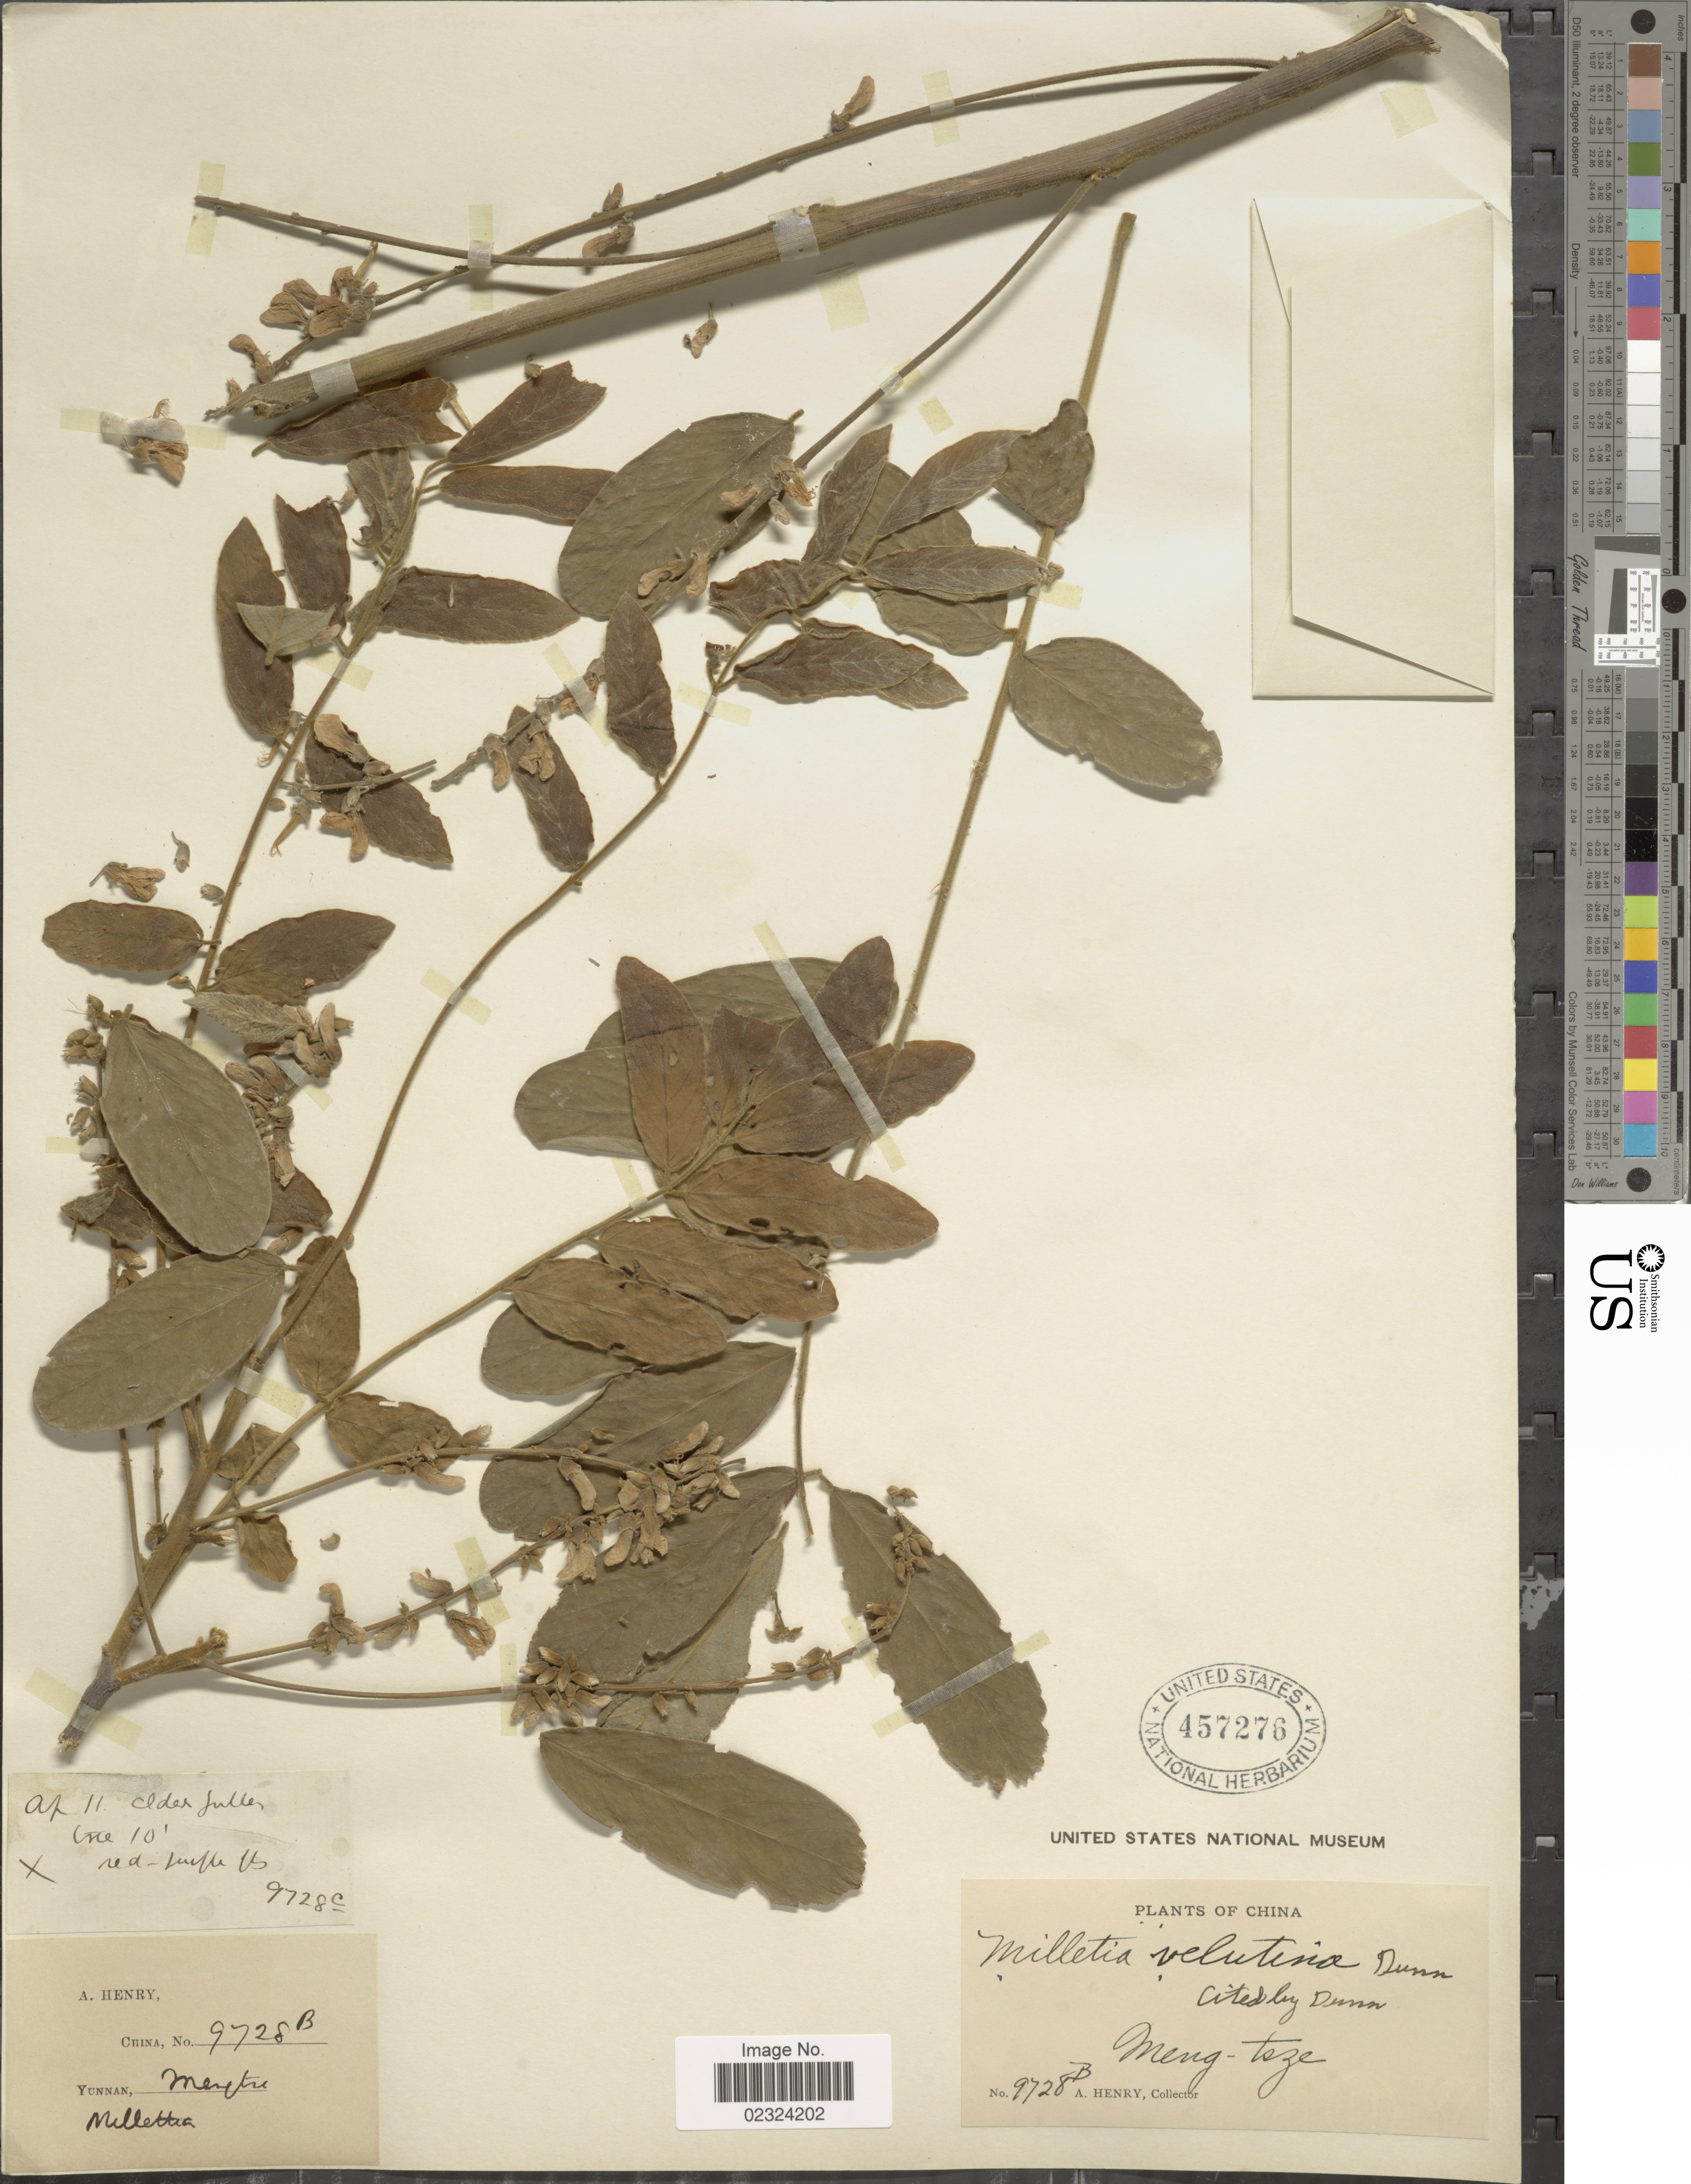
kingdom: Plantae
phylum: Tracheophyta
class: Magnoliopsida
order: Fabales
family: Fabaceae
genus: Millettia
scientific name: Millettia velutina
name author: Dunn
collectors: A. Henry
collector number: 9728 B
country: China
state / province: Yunnan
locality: Meng-tsze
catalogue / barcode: US 457276